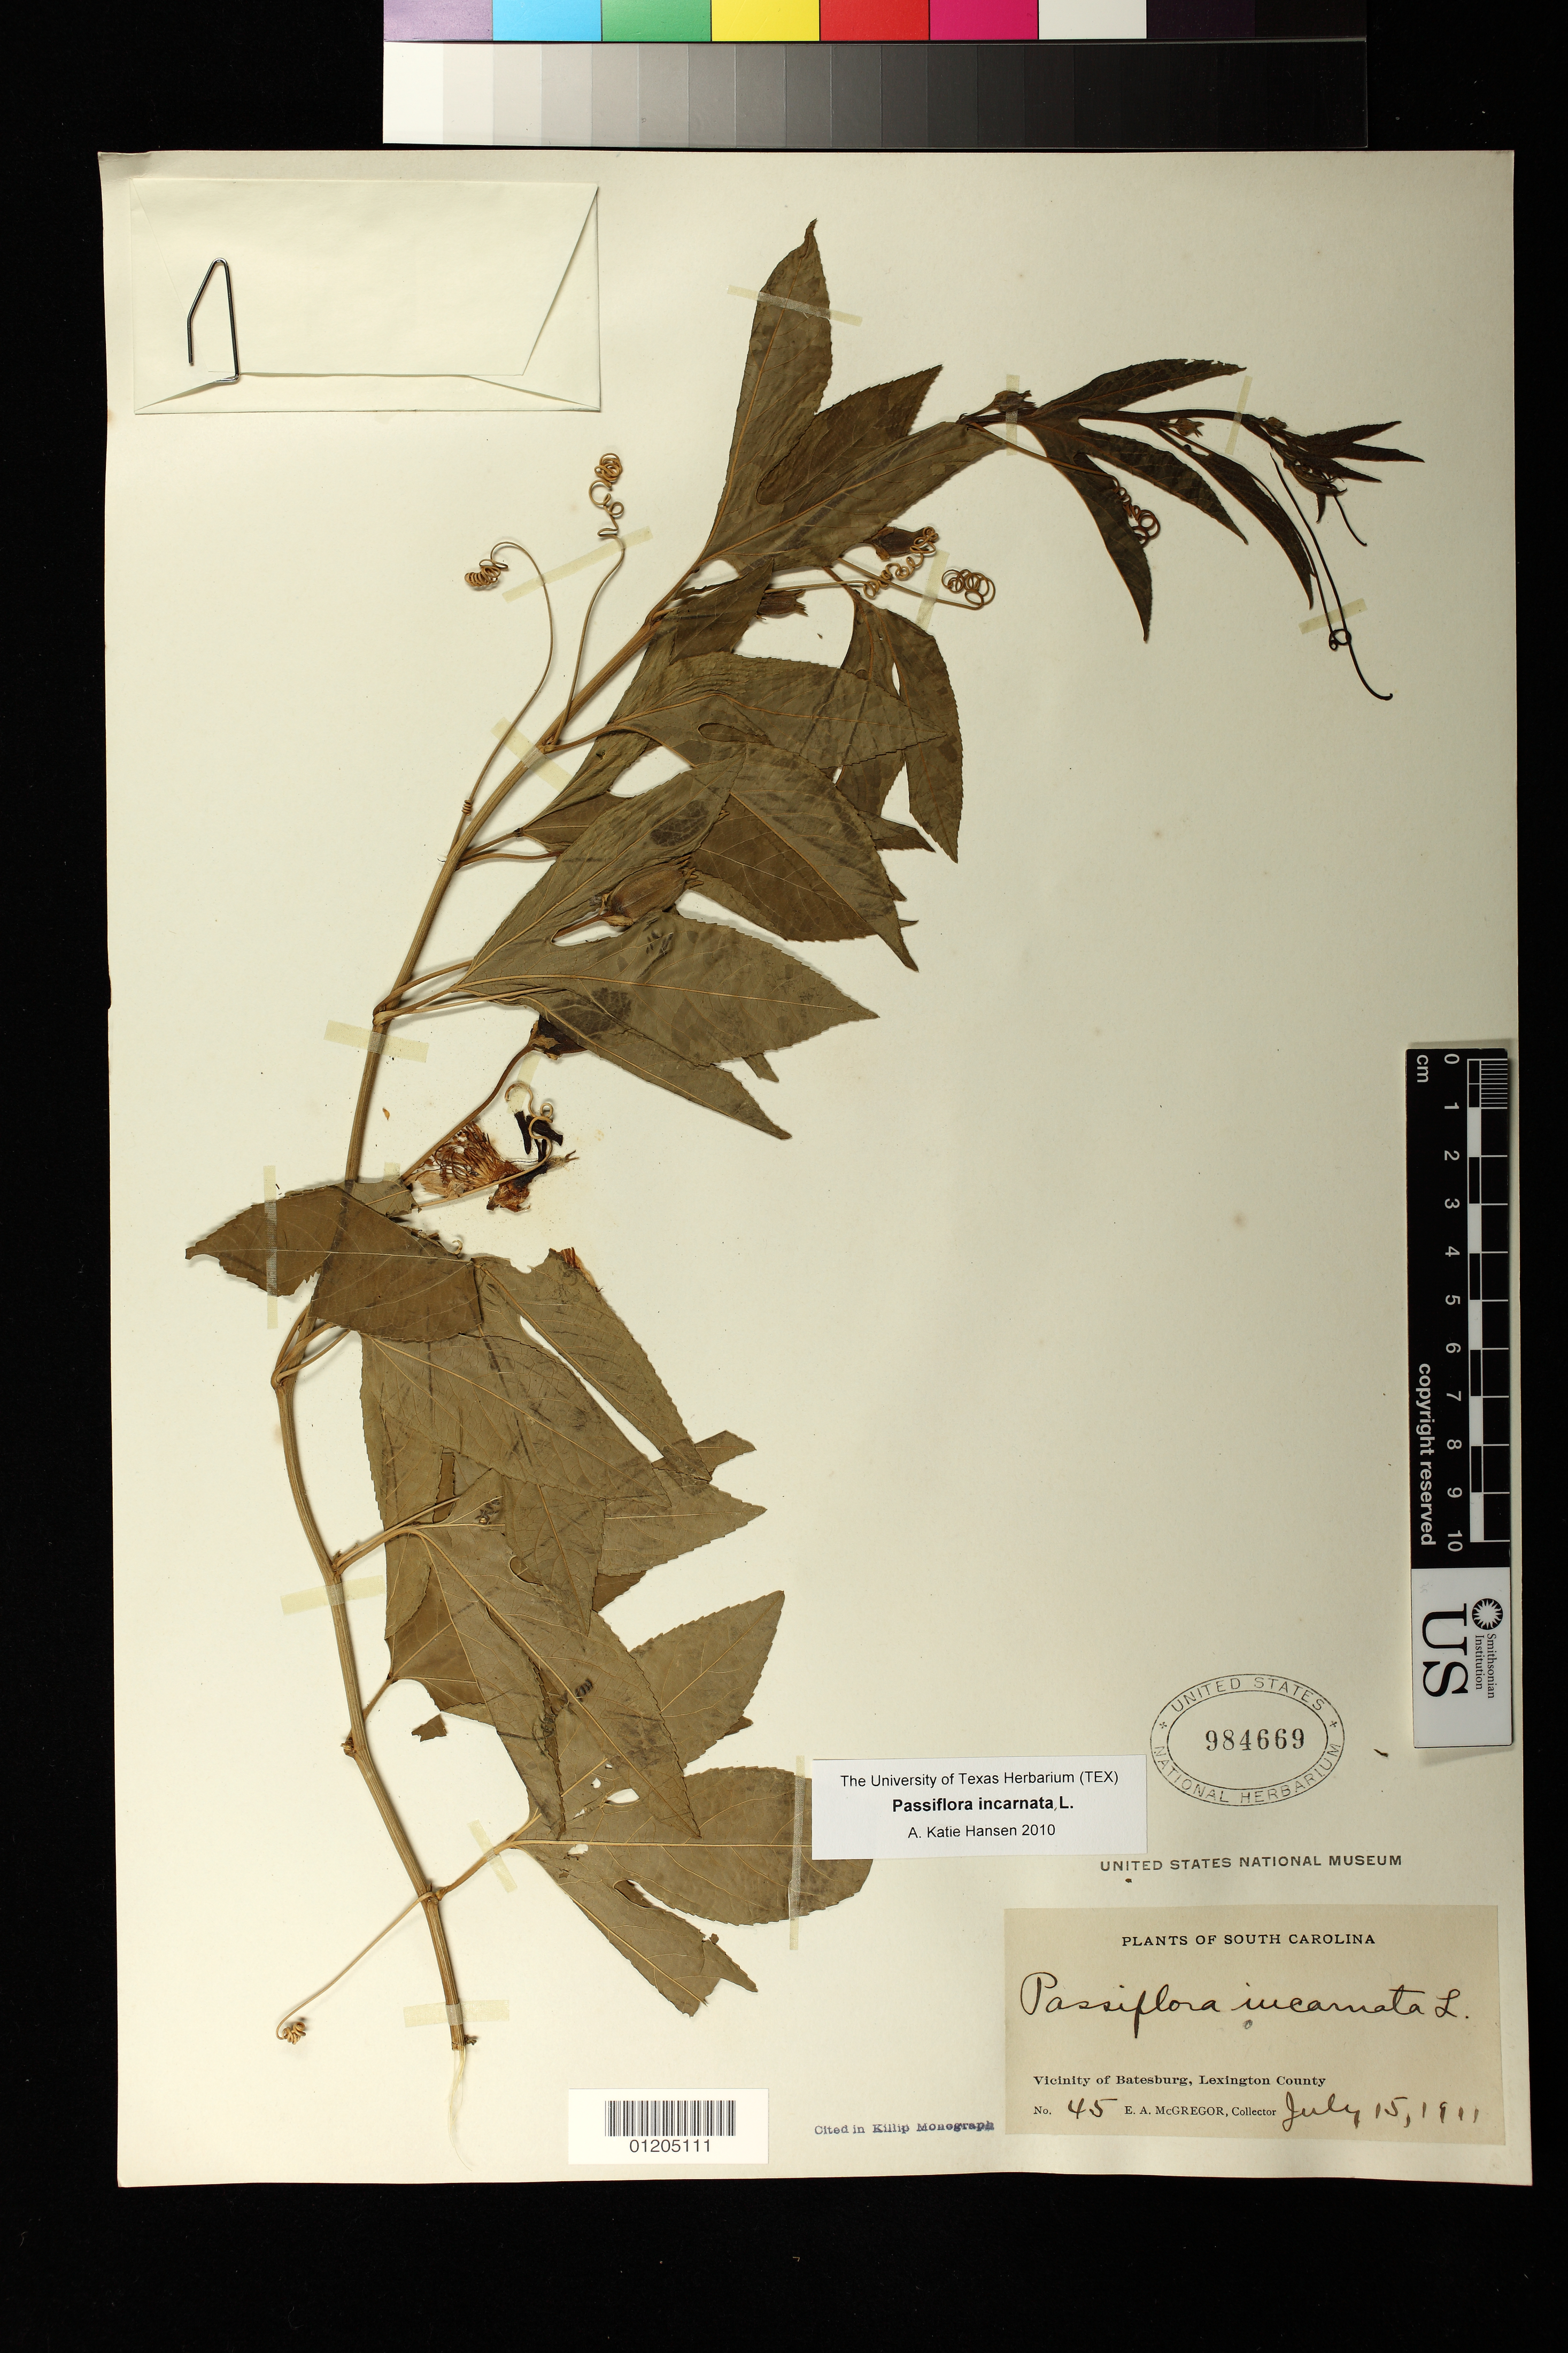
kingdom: Plantae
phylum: Tracheophyta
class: Magnoliopsida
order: Malpighiales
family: Passifloraceae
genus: Passiflora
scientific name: Passiflora incarnata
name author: L.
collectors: E. A. McGregor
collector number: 45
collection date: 1911-07-15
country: United States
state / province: South Carolina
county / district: Lexington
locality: Vicinity of Batesburg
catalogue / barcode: US 984669